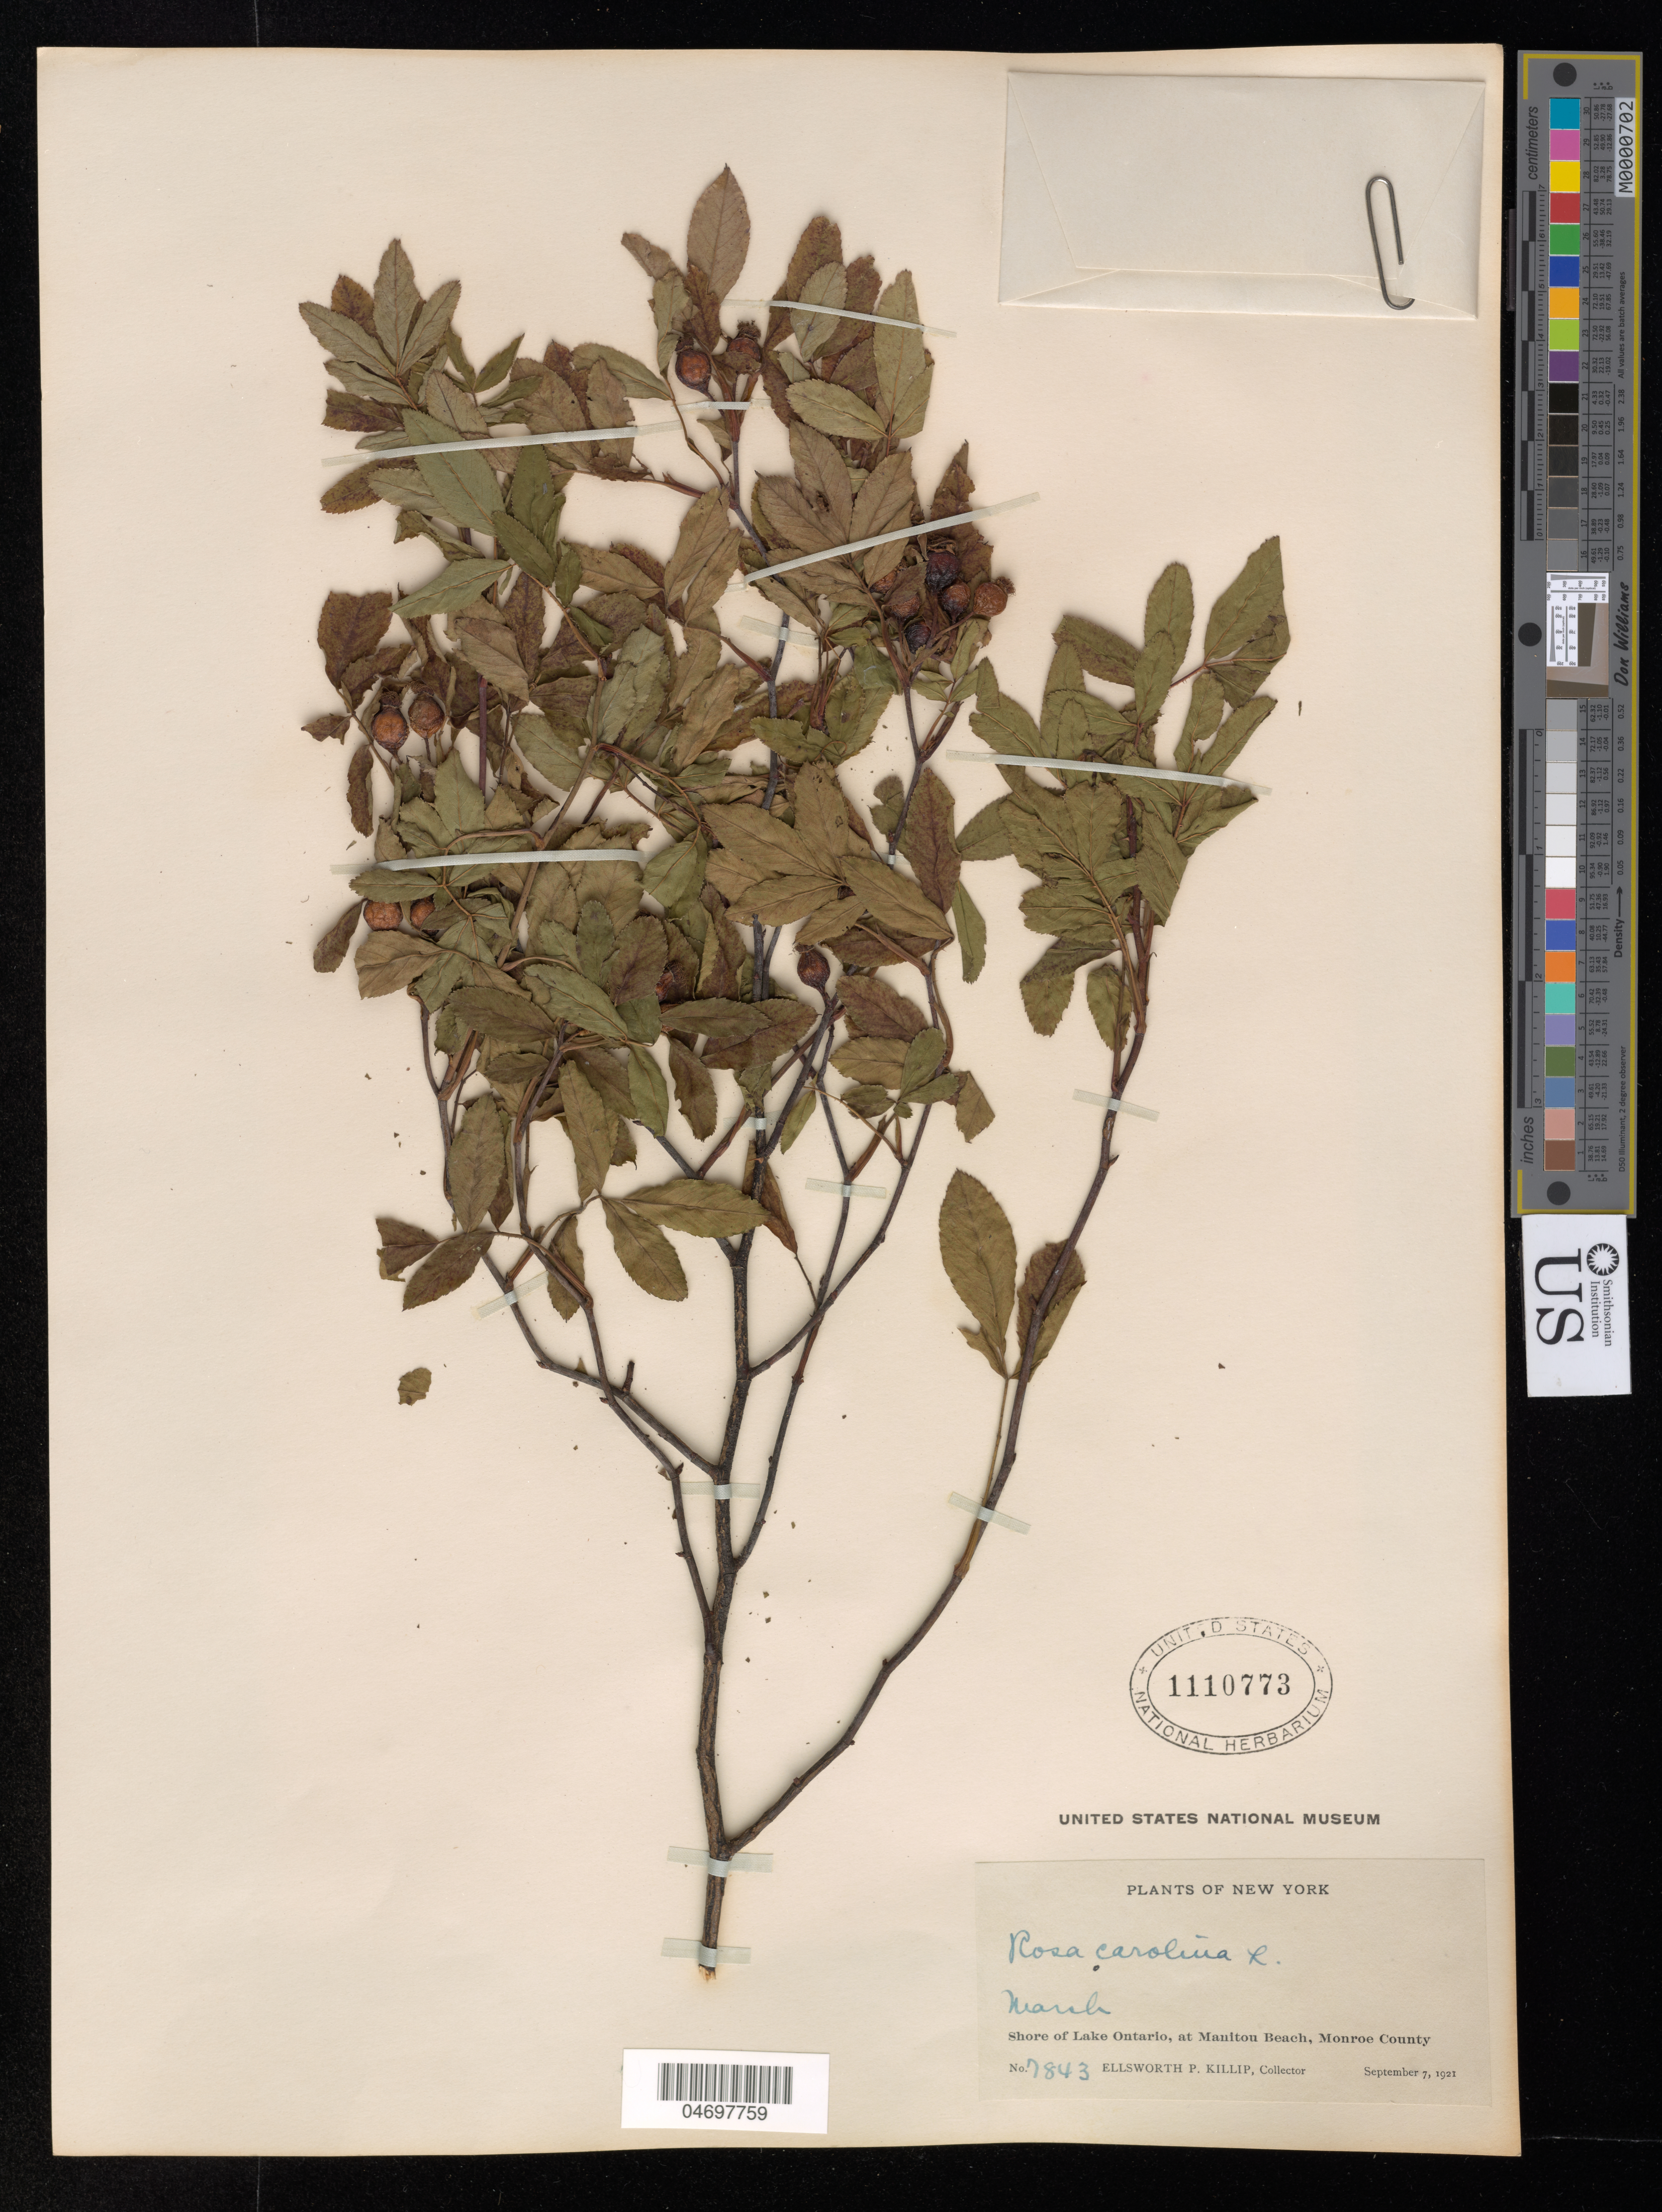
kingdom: Plantae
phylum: Tracheophyta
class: Magnoliopsida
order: Rosales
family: Rosaceae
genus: Rosa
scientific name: Rosa carolina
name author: L.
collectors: E. P. Killip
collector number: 7843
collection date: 1921-09-07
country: United States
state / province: New York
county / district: Monroe Co.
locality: Shore of Lake Ontario, at Maniton Beach.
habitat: Shore of lake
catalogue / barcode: US 1110773